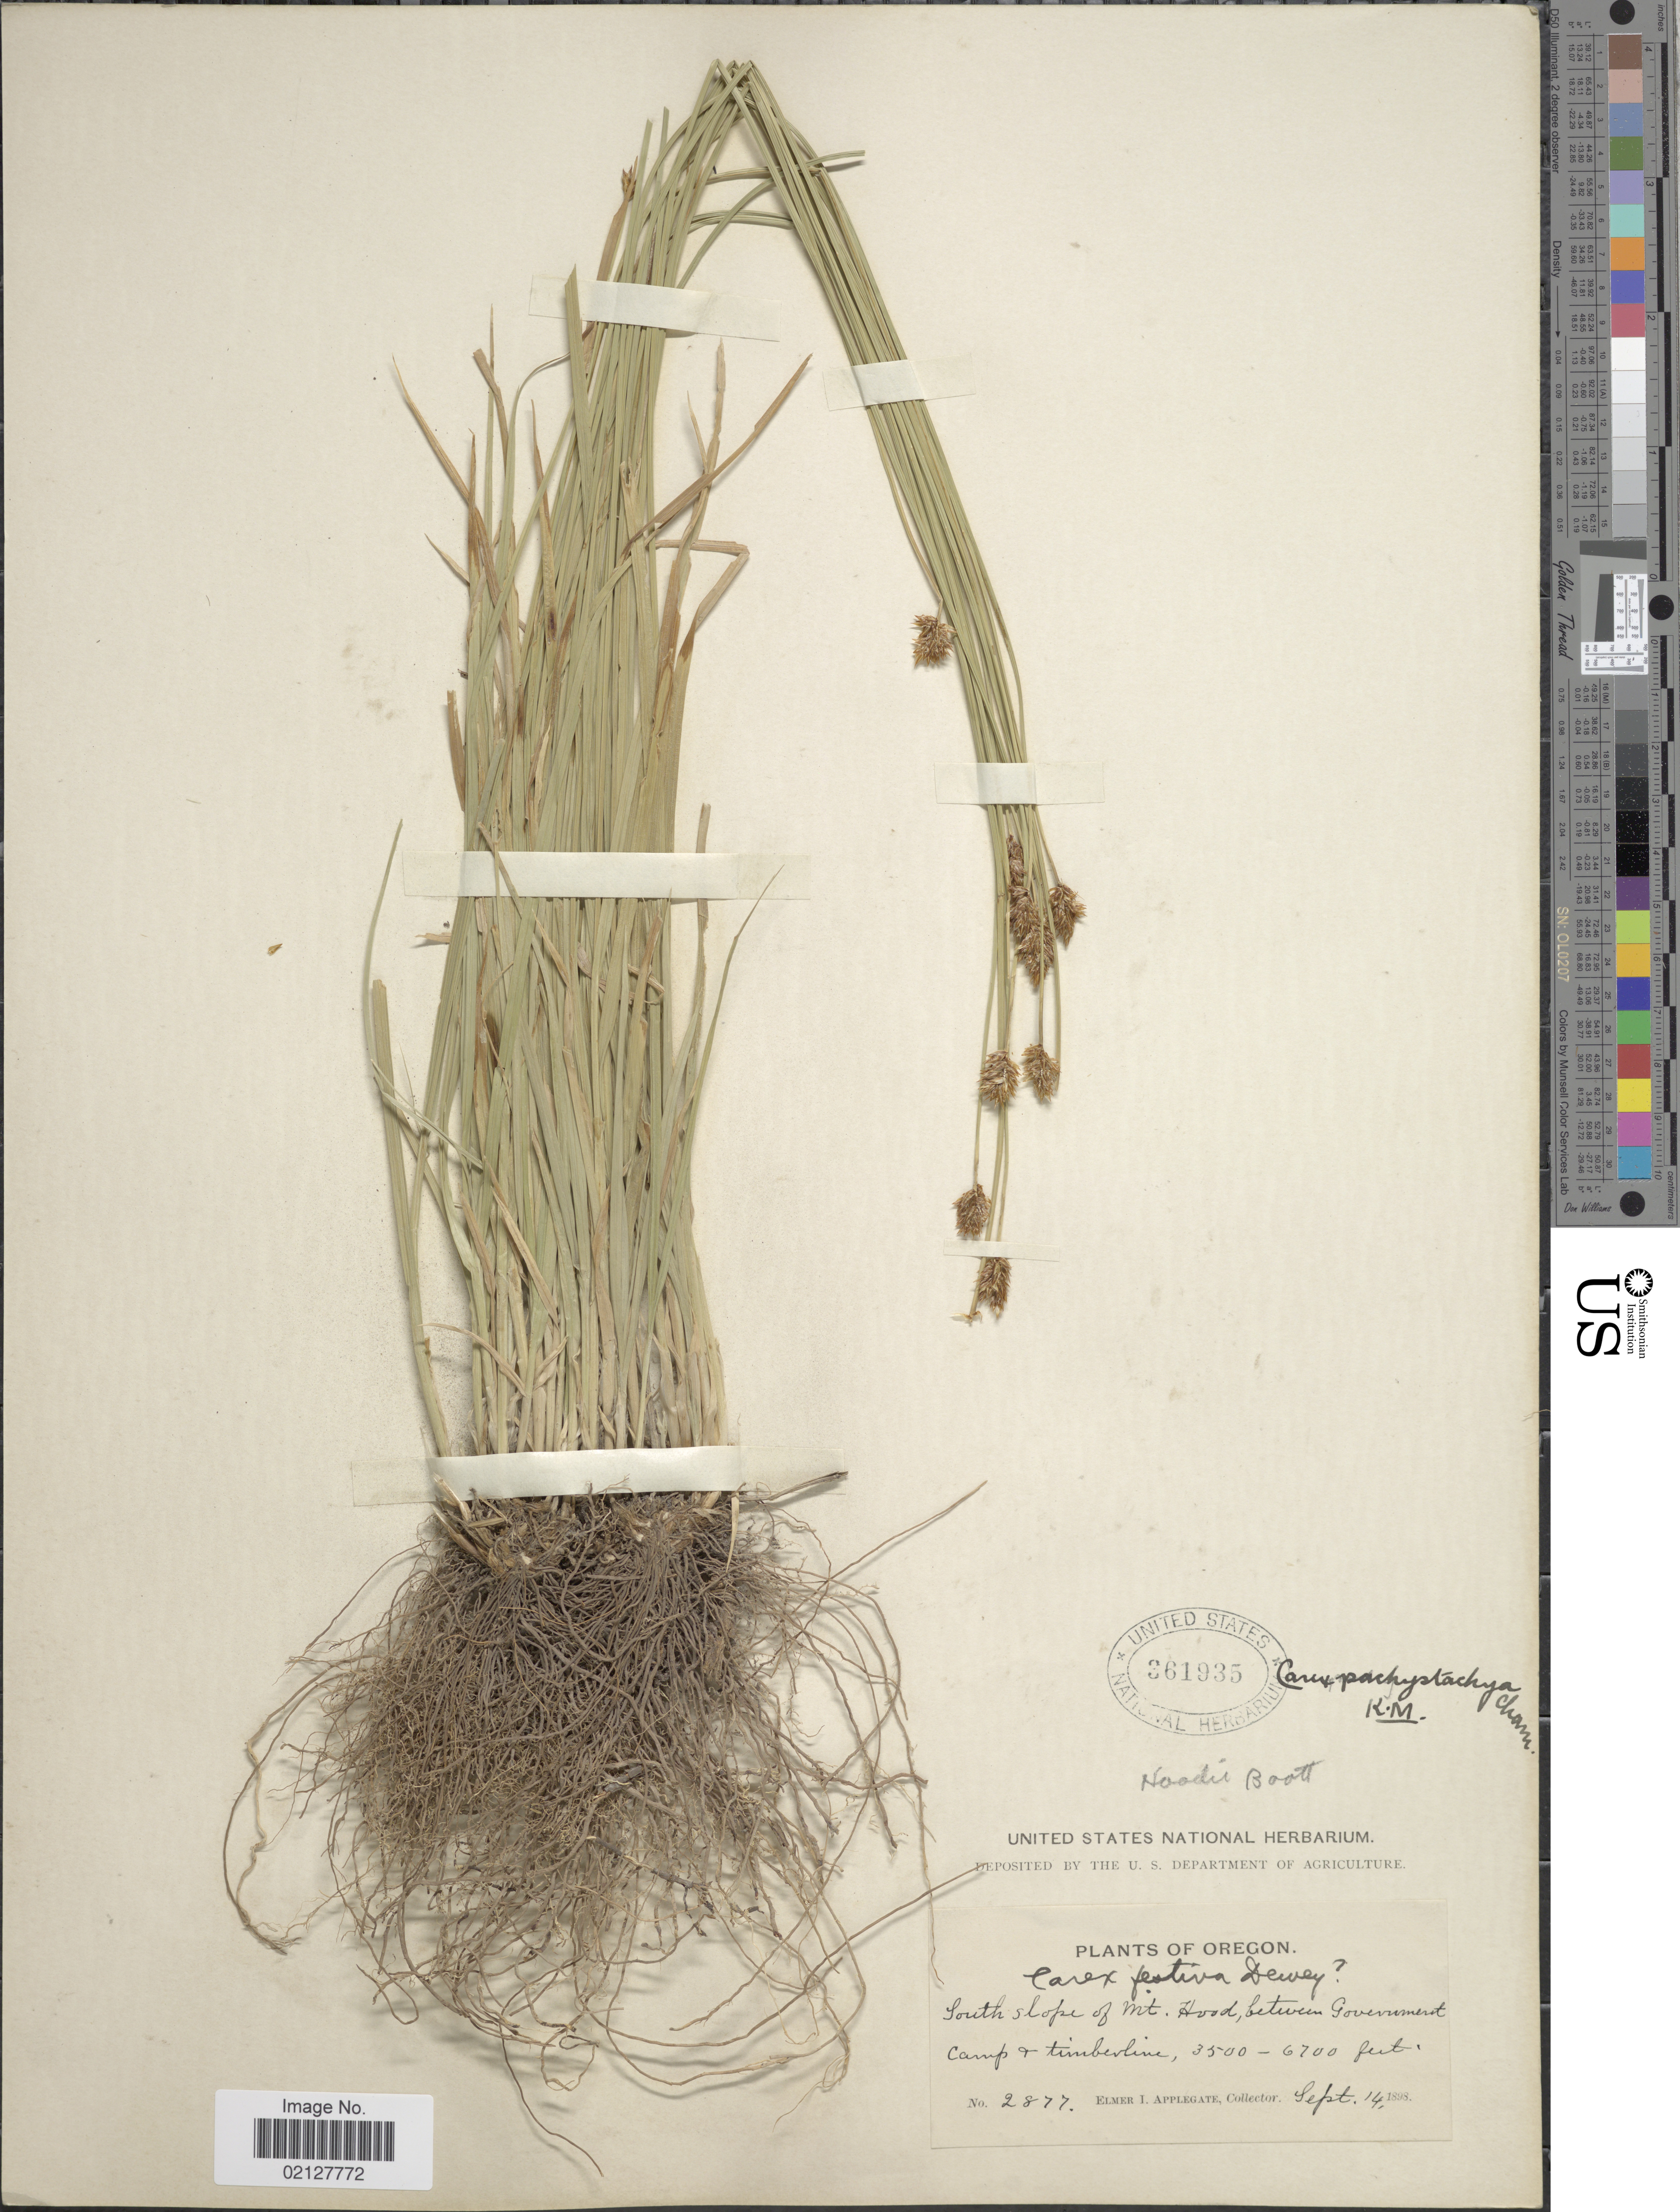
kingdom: Plantae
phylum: Tracheophyta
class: Liliopsida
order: Poales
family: Cyperaceae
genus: Carex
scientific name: Carex pachystachya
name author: Cham. ex Steud.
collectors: E. I. Applegate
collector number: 2877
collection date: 1893-09-14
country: United States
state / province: Oregon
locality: South slope of Mt. Hood, between Government Camp + timberline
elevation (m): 1067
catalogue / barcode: US 361935